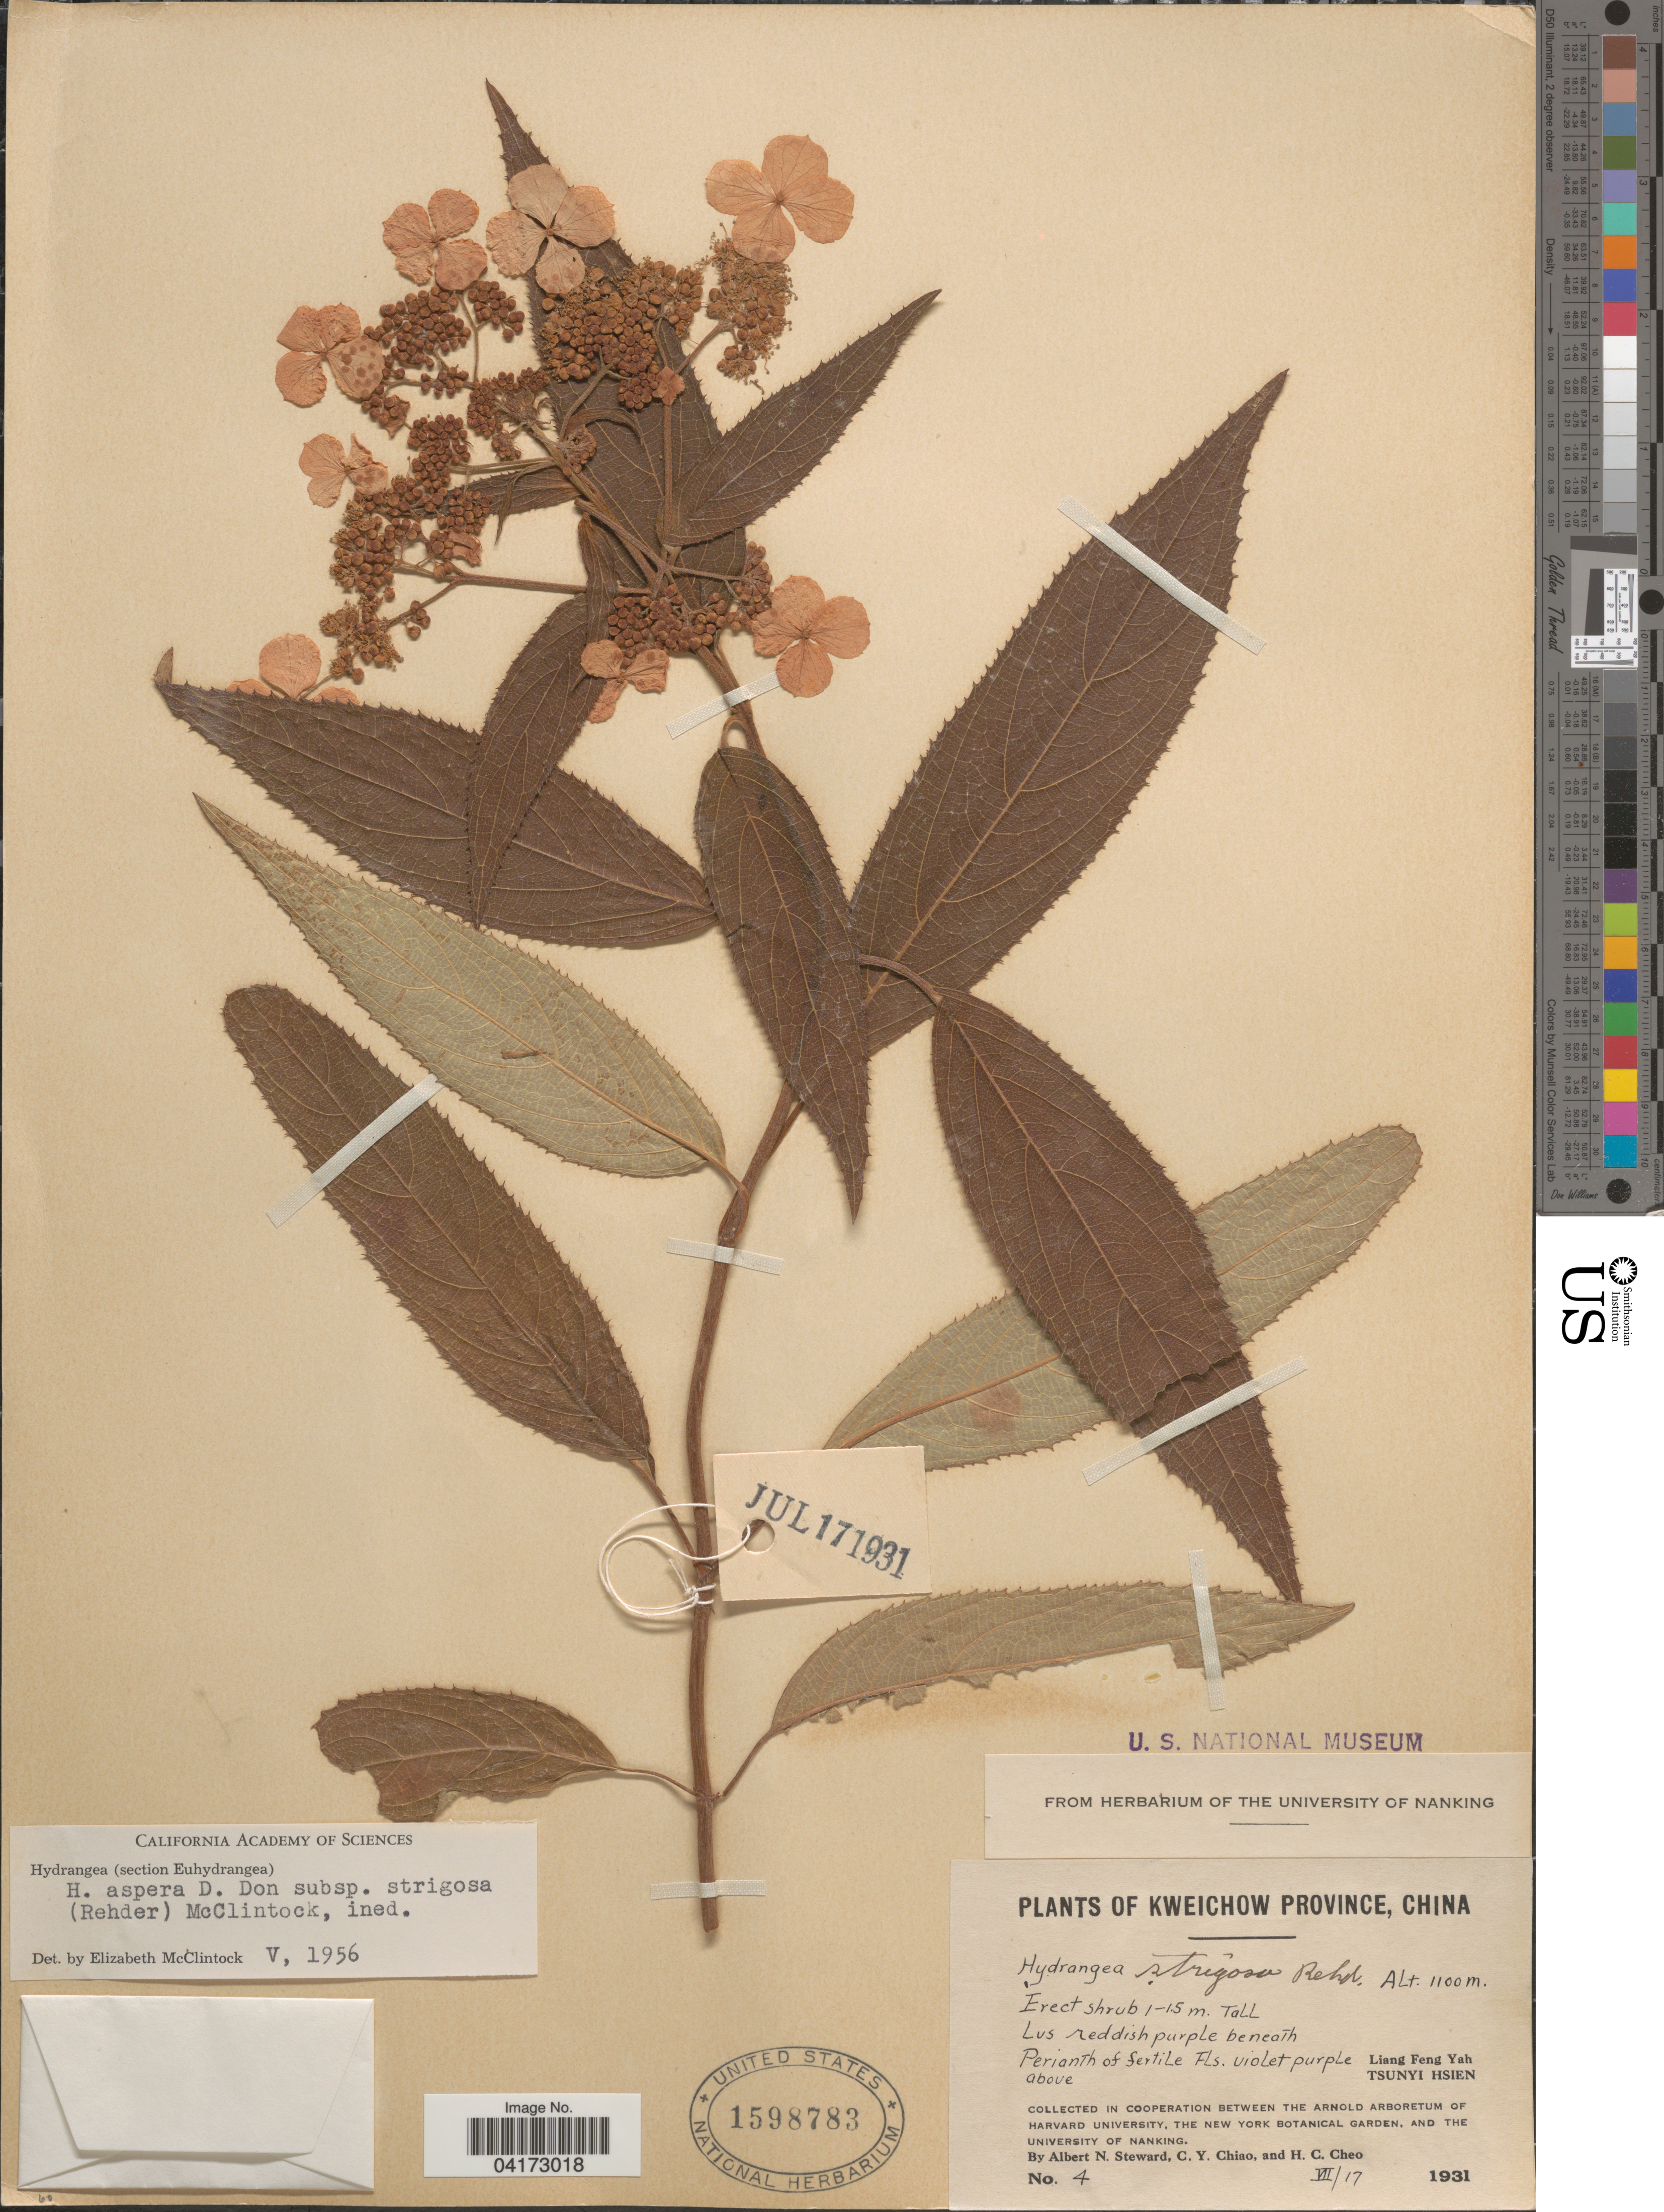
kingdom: Plantae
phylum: Tracheophyta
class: Magnoliopsida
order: Cornales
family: Hydrangeaceae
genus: Hydrangea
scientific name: Hydrangea aspera subsp. strigosa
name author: (Rehder) E. M. McClint.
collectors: A. N. Steward, C. Y. Chiao & H. Cheo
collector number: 4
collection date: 1931-07-17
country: China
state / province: Guizhou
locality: Kweichow Province. Liang Feng Yah. Tsunyi Hsien.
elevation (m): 1100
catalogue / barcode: US 1598783